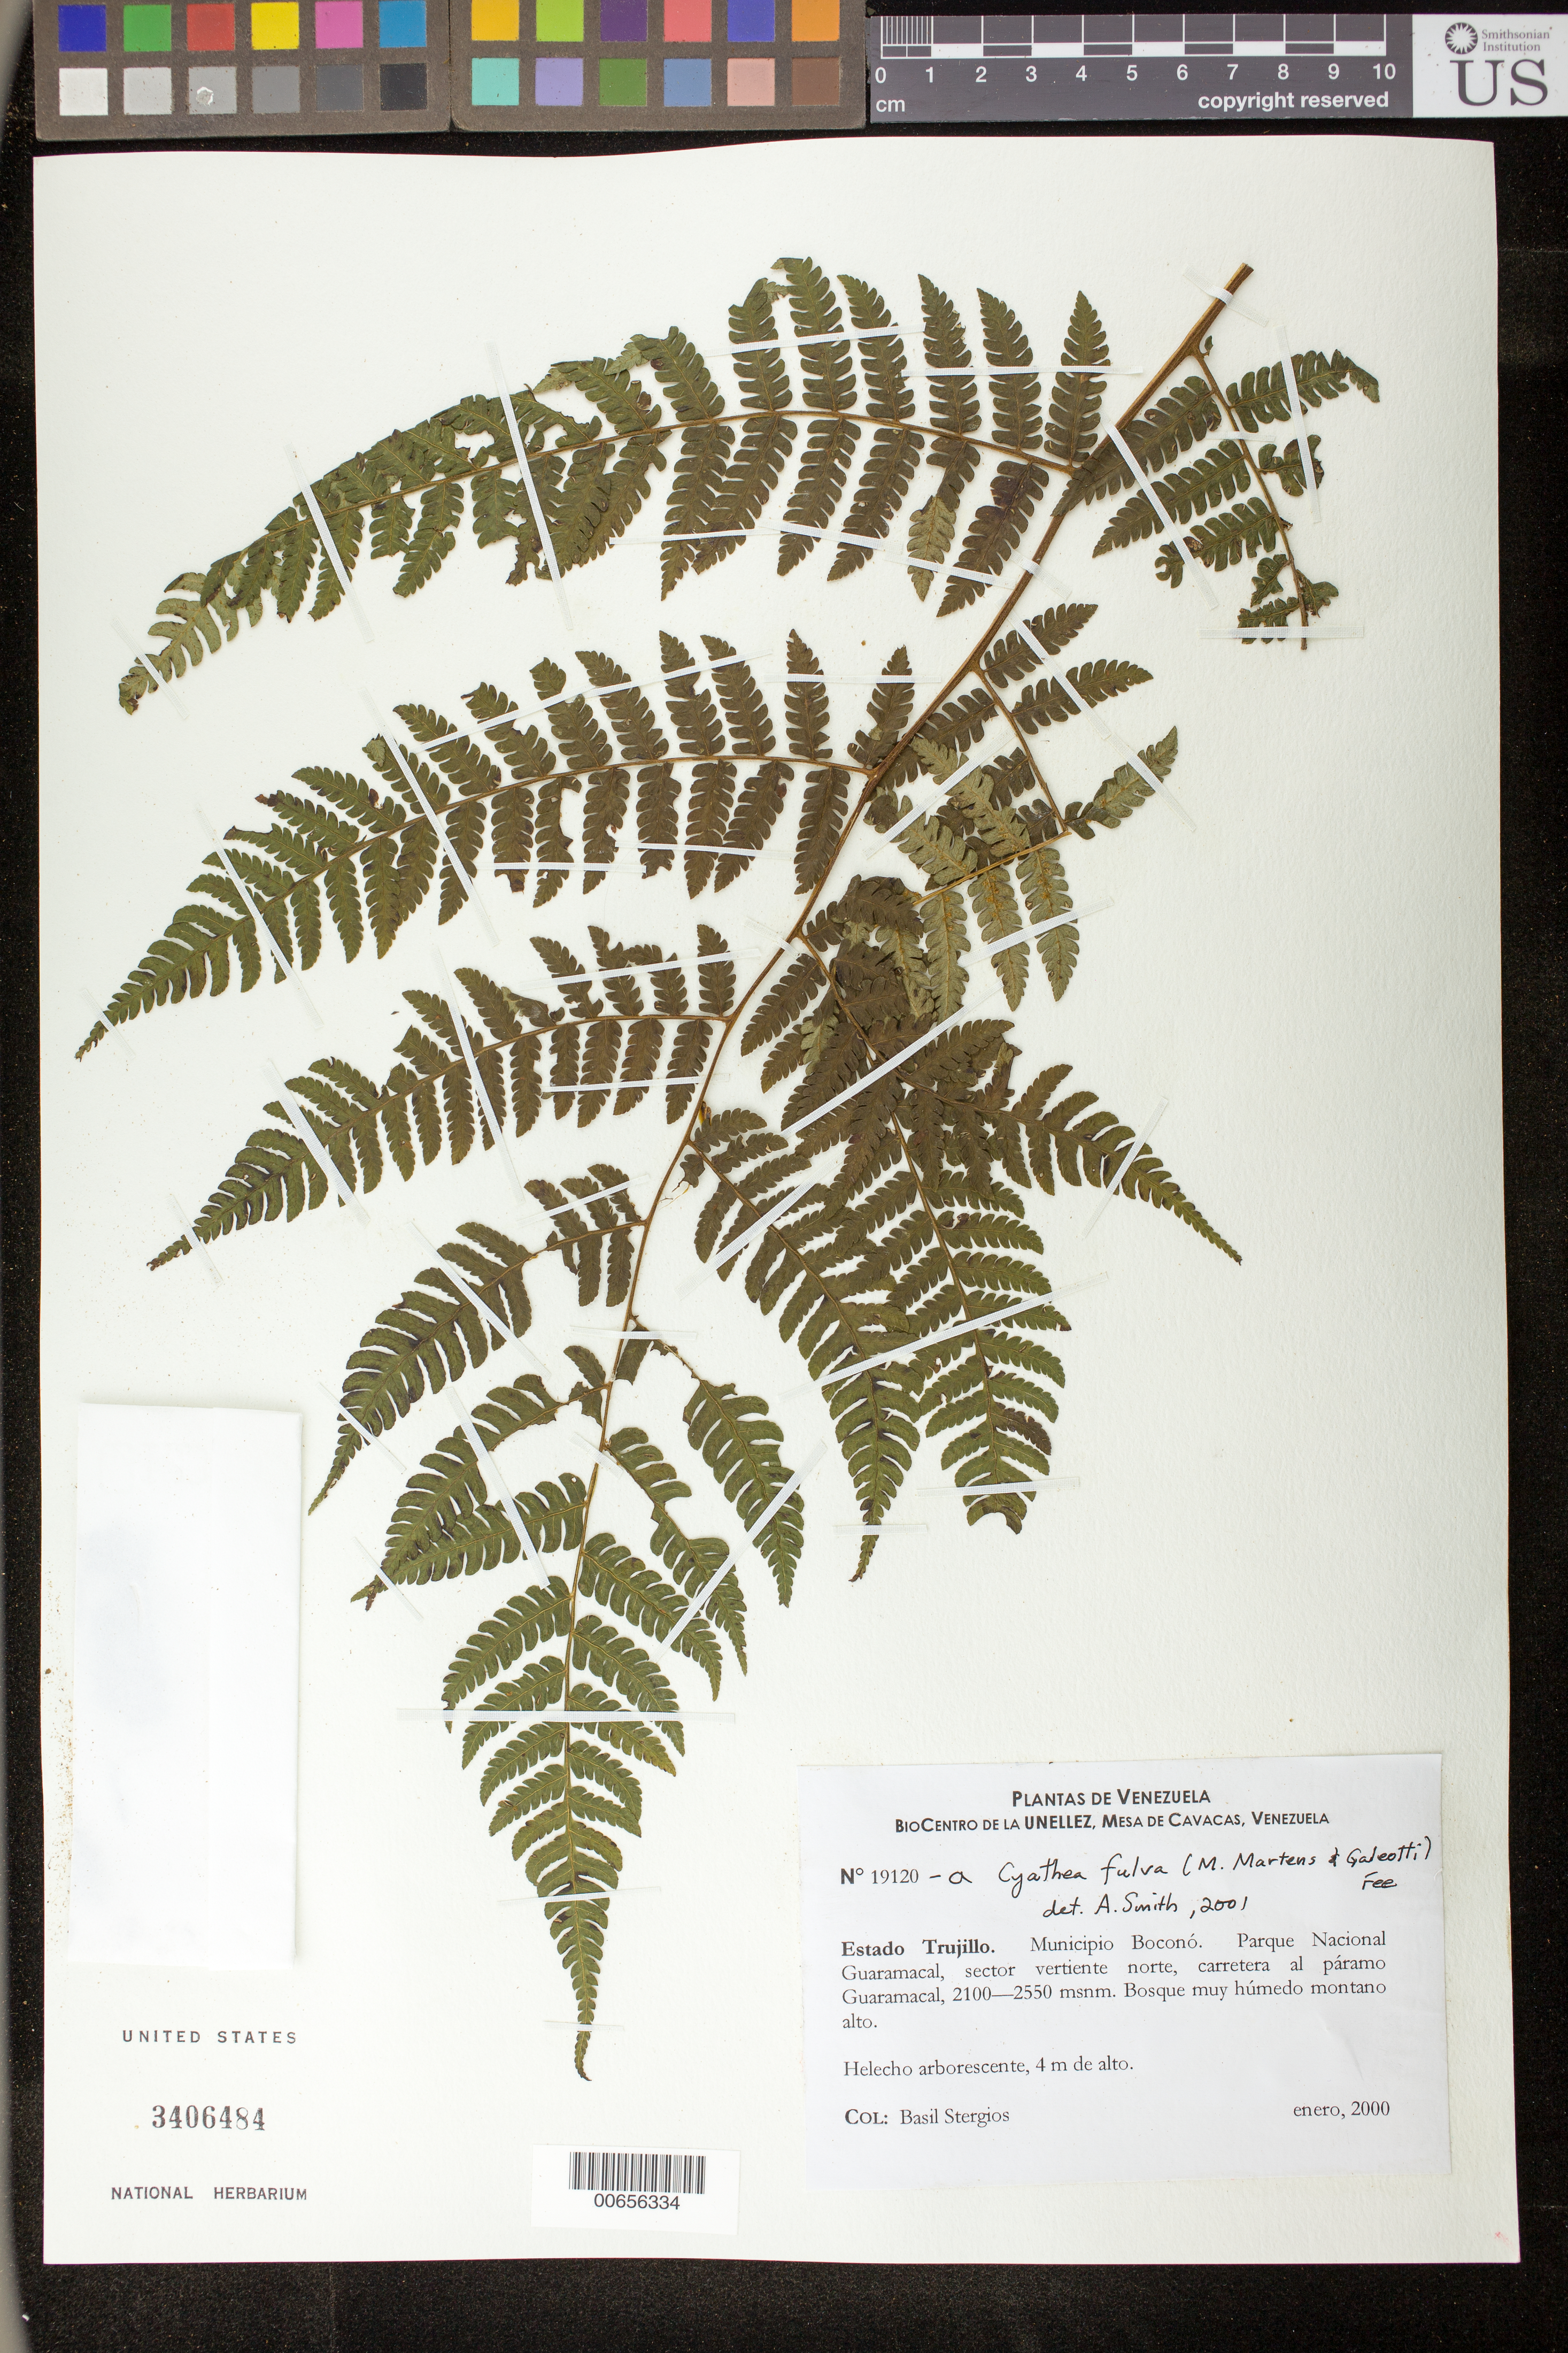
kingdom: Plantae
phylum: Tracheophyta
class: Polypodiopsida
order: Cyatheales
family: Cyatheaceae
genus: Cyathea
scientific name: Cyathea fulva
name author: (M. Martens & Galeotti) Fée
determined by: Smith, Alan R., (UC)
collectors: B. G. Stergios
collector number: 19120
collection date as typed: Jan 2000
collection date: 2000-01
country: Venezuela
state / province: Trujillo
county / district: Boconó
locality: Parque Nacional Guaramacal, vertiente N, carretera al páramo Guaramacal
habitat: Bosque muy húmedo montano alto.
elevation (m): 2100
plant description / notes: PORT, UC, US, VEN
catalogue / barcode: US 3406484